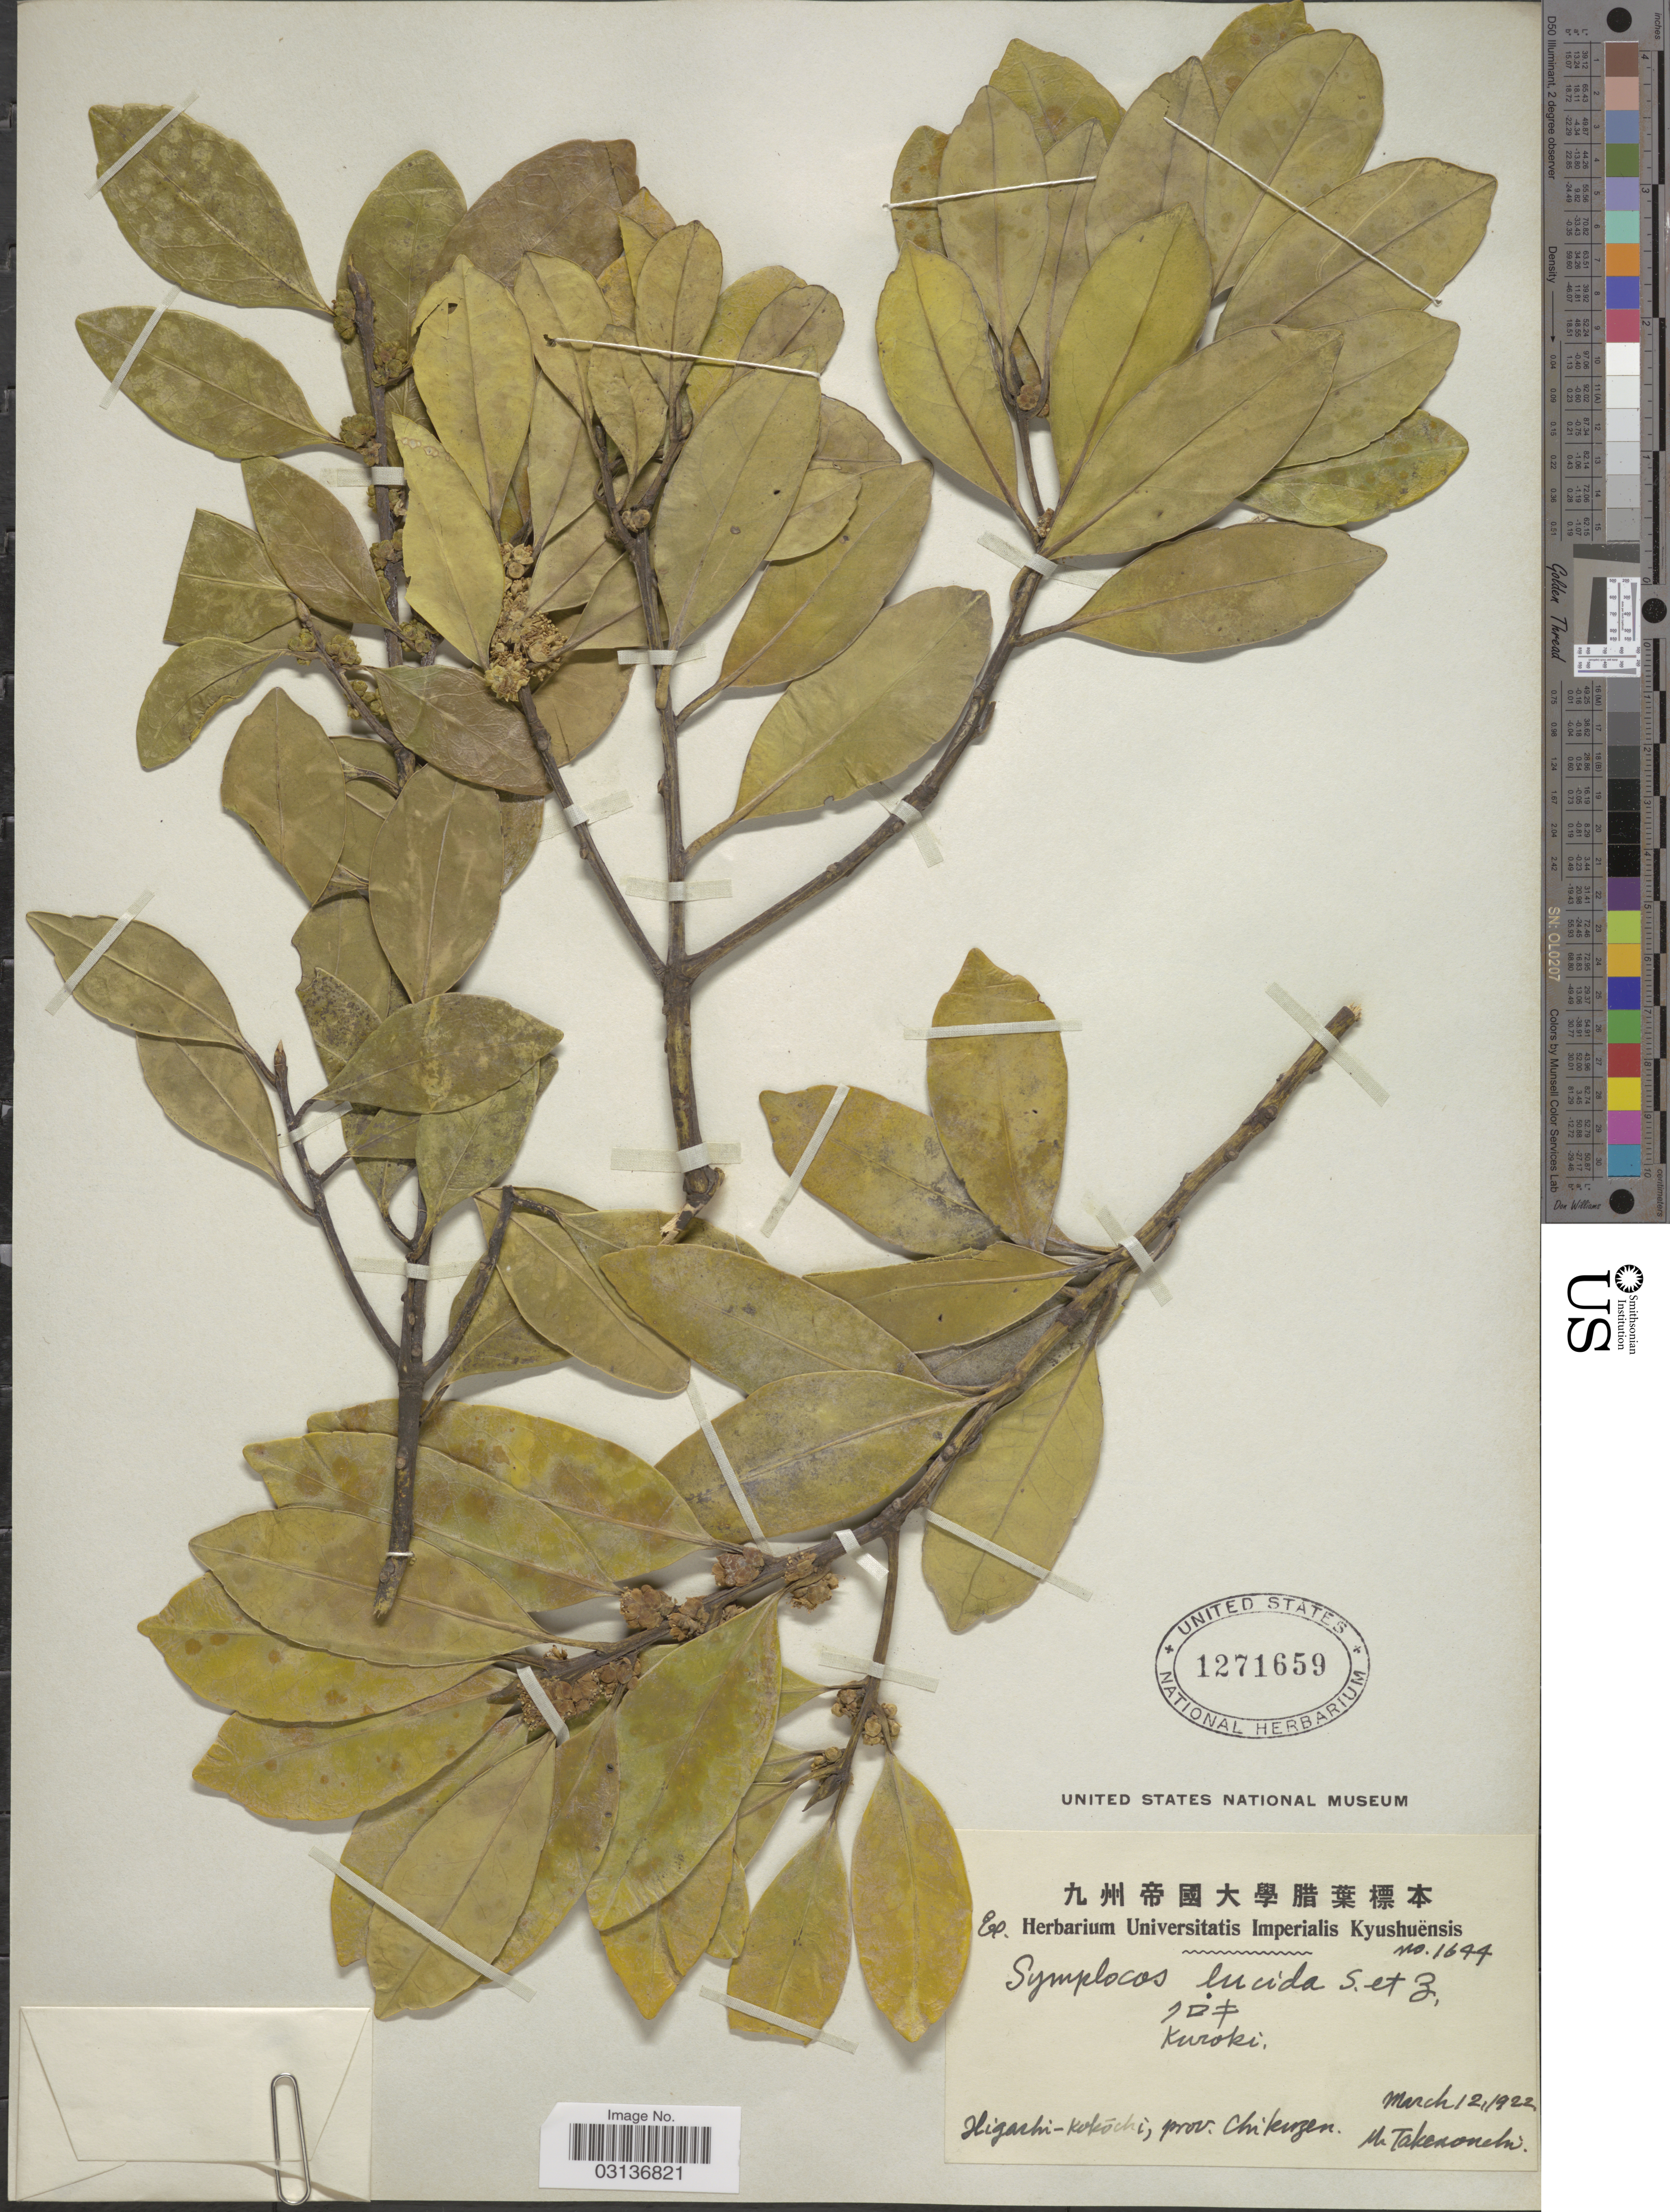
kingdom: Plantae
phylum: Tracheophyta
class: Magnoliopsida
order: Ericales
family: Symplocaceae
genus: Symplocos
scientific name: Symplocos lucida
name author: (Thurb.) Siebold & Zucc.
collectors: M. Takenouchi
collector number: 1644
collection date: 1922-03-12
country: Japan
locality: Higachi-Kokóchi, prov. Chikuzen.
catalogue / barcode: US 1271659